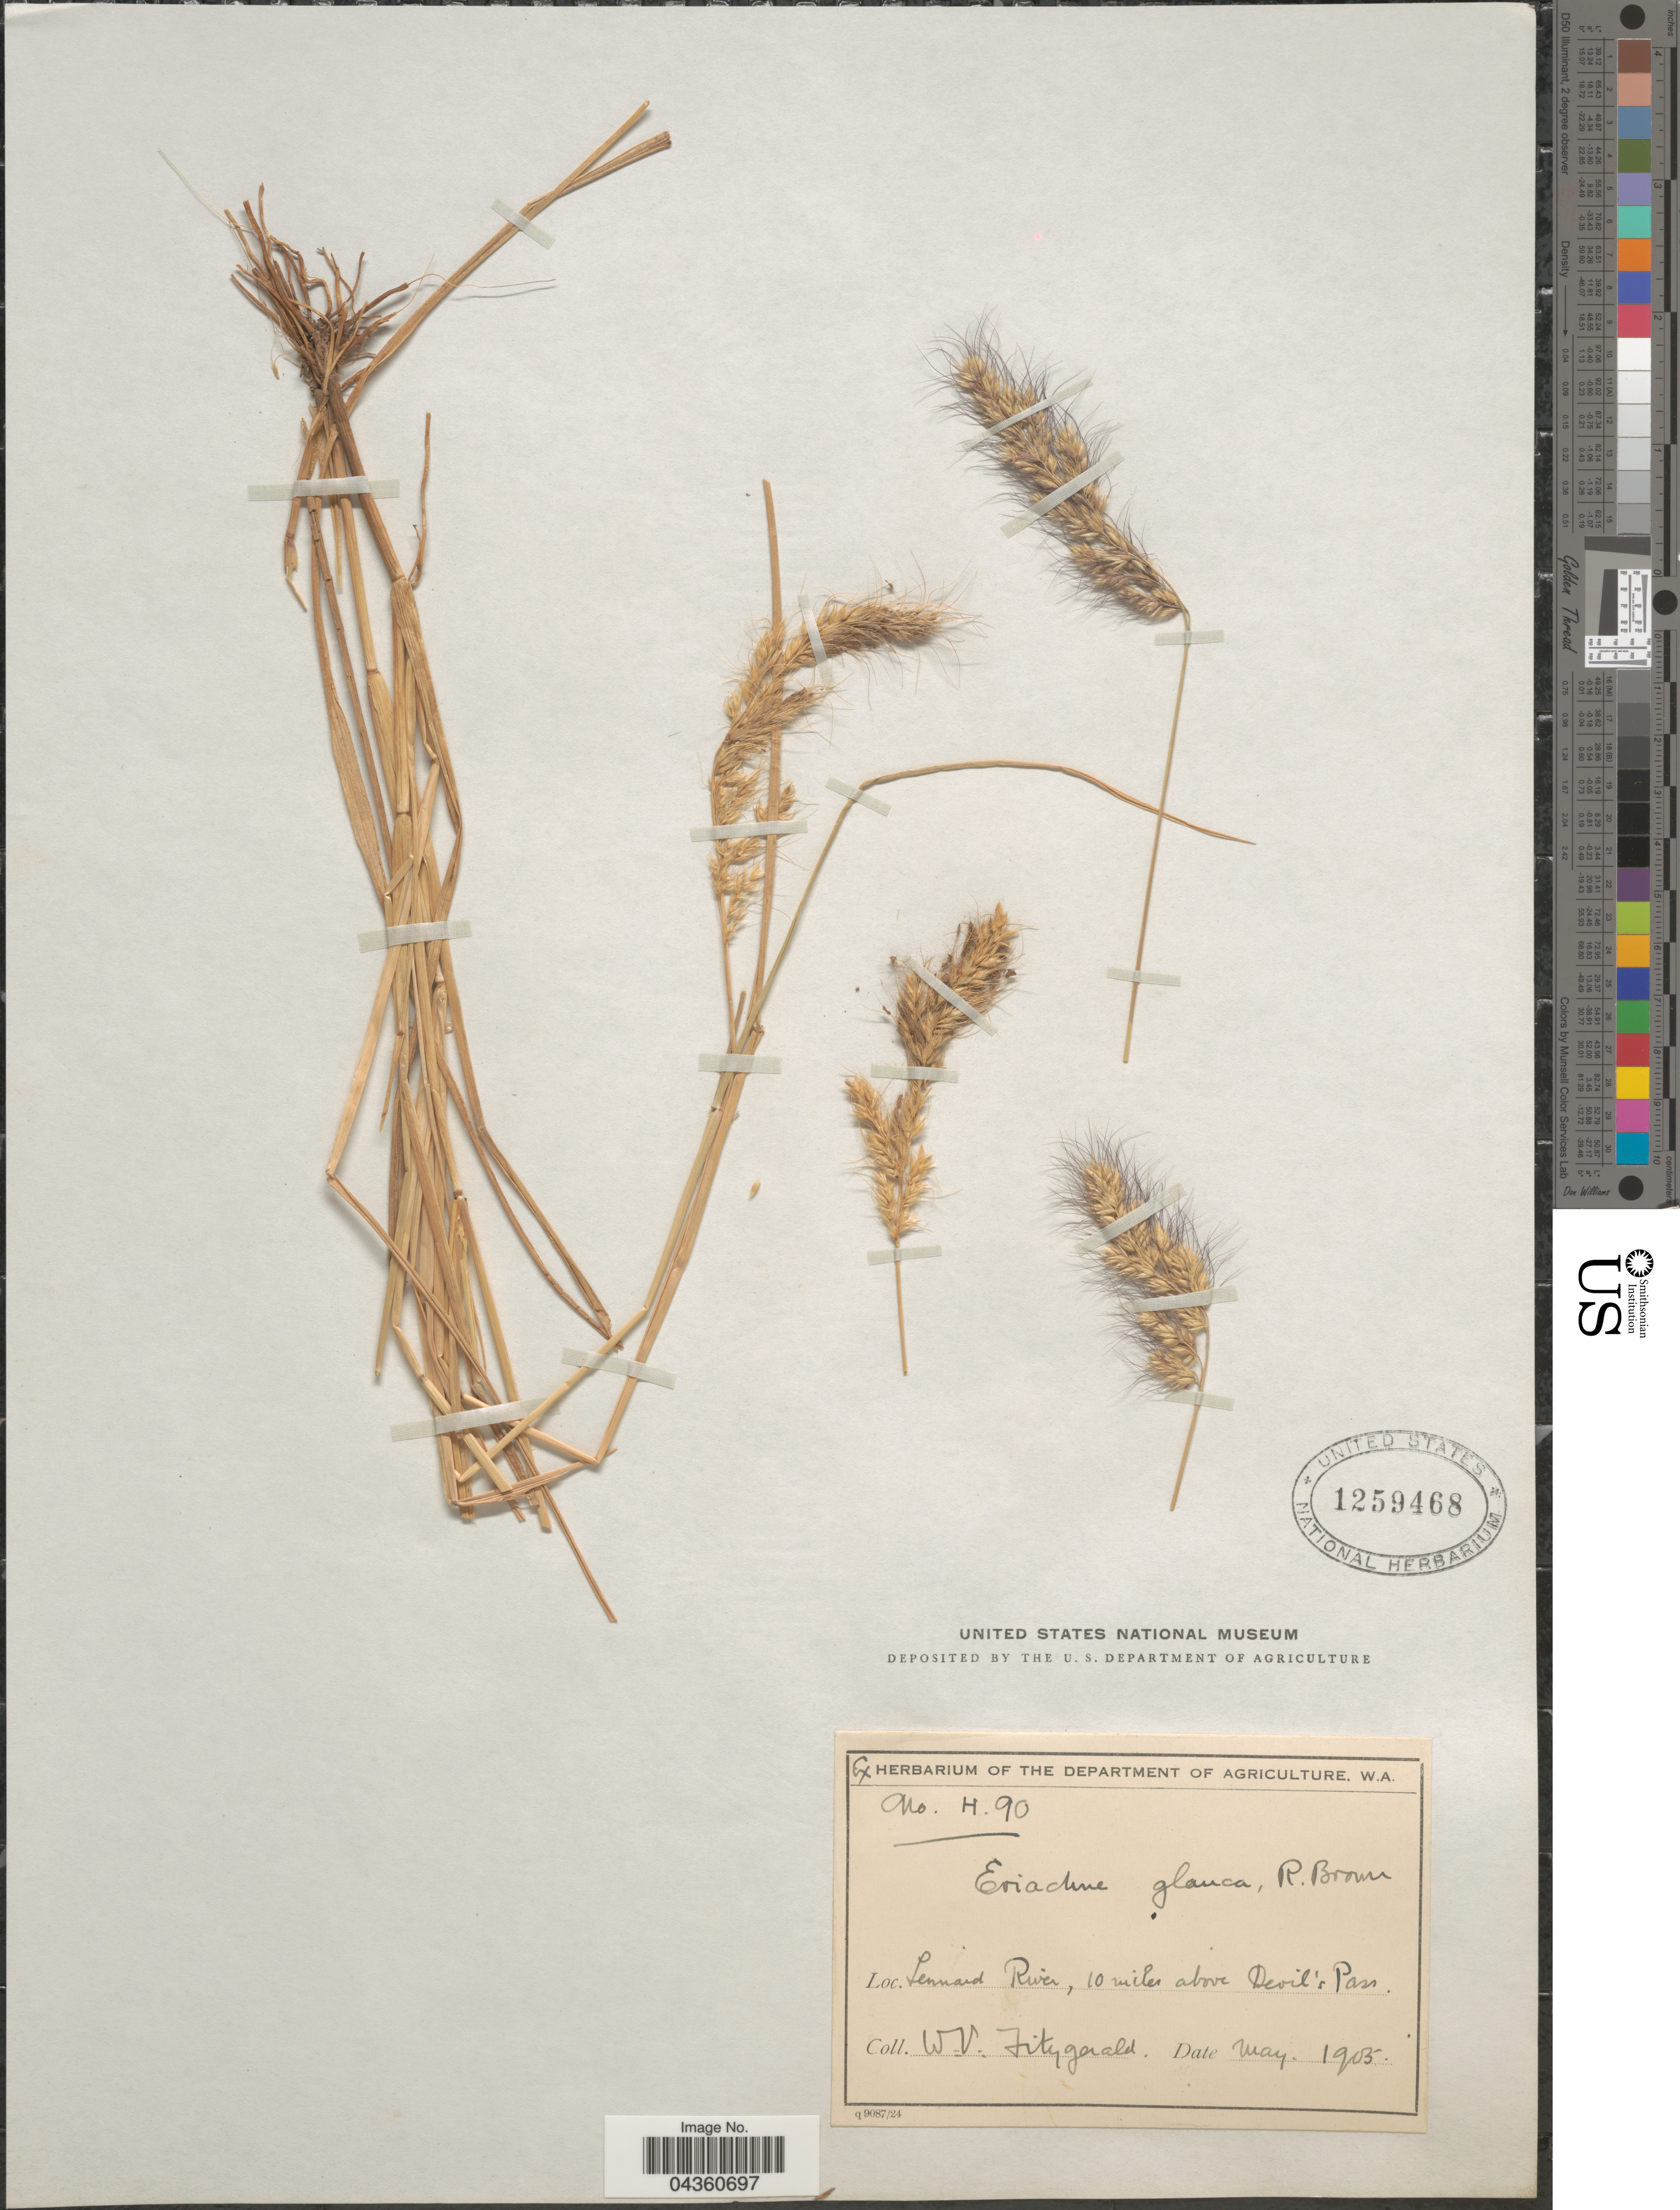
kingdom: Plantae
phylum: Tracheophyta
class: Liliopsida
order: Poales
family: Poaceae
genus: Eriachne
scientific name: Eriachne glauca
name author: R. Br.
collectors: W. Fitzgerald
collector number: H. 90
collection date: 1905-05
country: Australia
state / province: Western Australia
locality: Lennard River, 10 miles above Devil's Pass.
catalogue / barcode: US 1259468